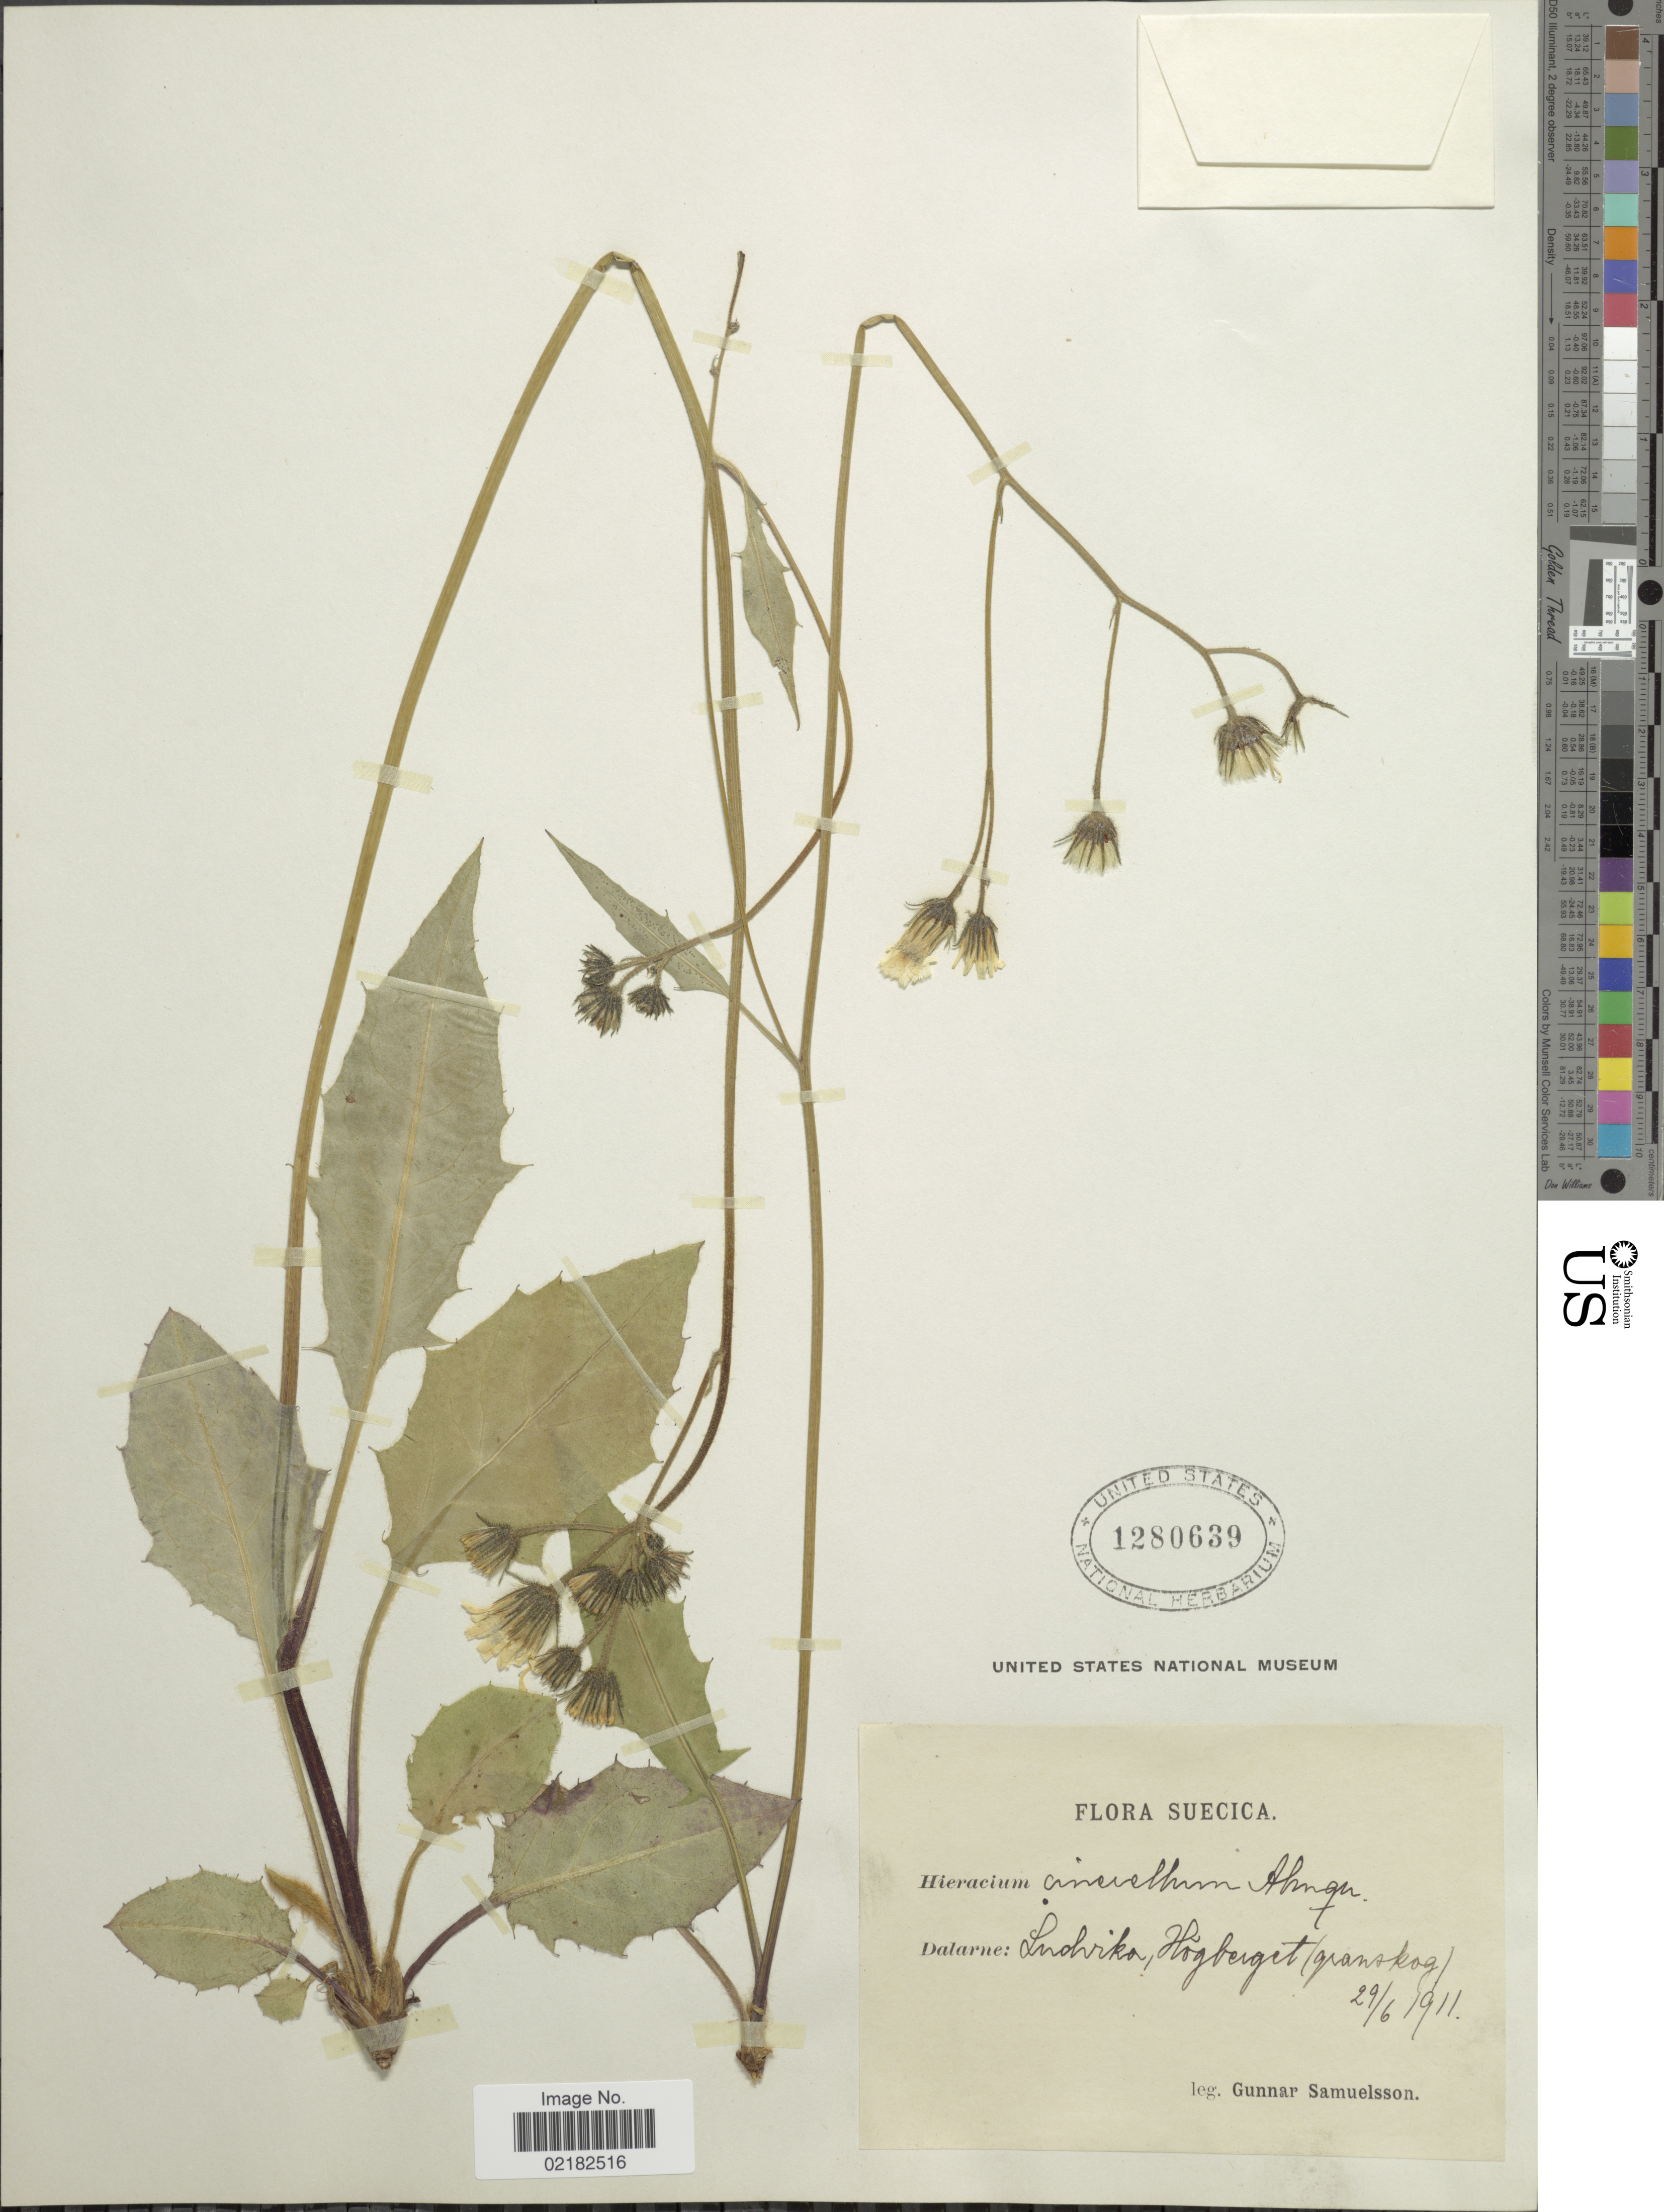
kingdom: Plantae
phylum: Tracheophyta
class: Magnoliopsida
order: Asterales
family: Asteraceae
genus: Hieracium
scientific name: Hieracium cinerellum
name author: Almquist ex Johanss.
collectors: G. Samuelsson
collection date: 1911-06-29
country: Sweden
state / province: Dalarna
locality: Suecica, Dalarne, Ludvika, Högberget (granskog)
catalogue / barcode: US 1280639